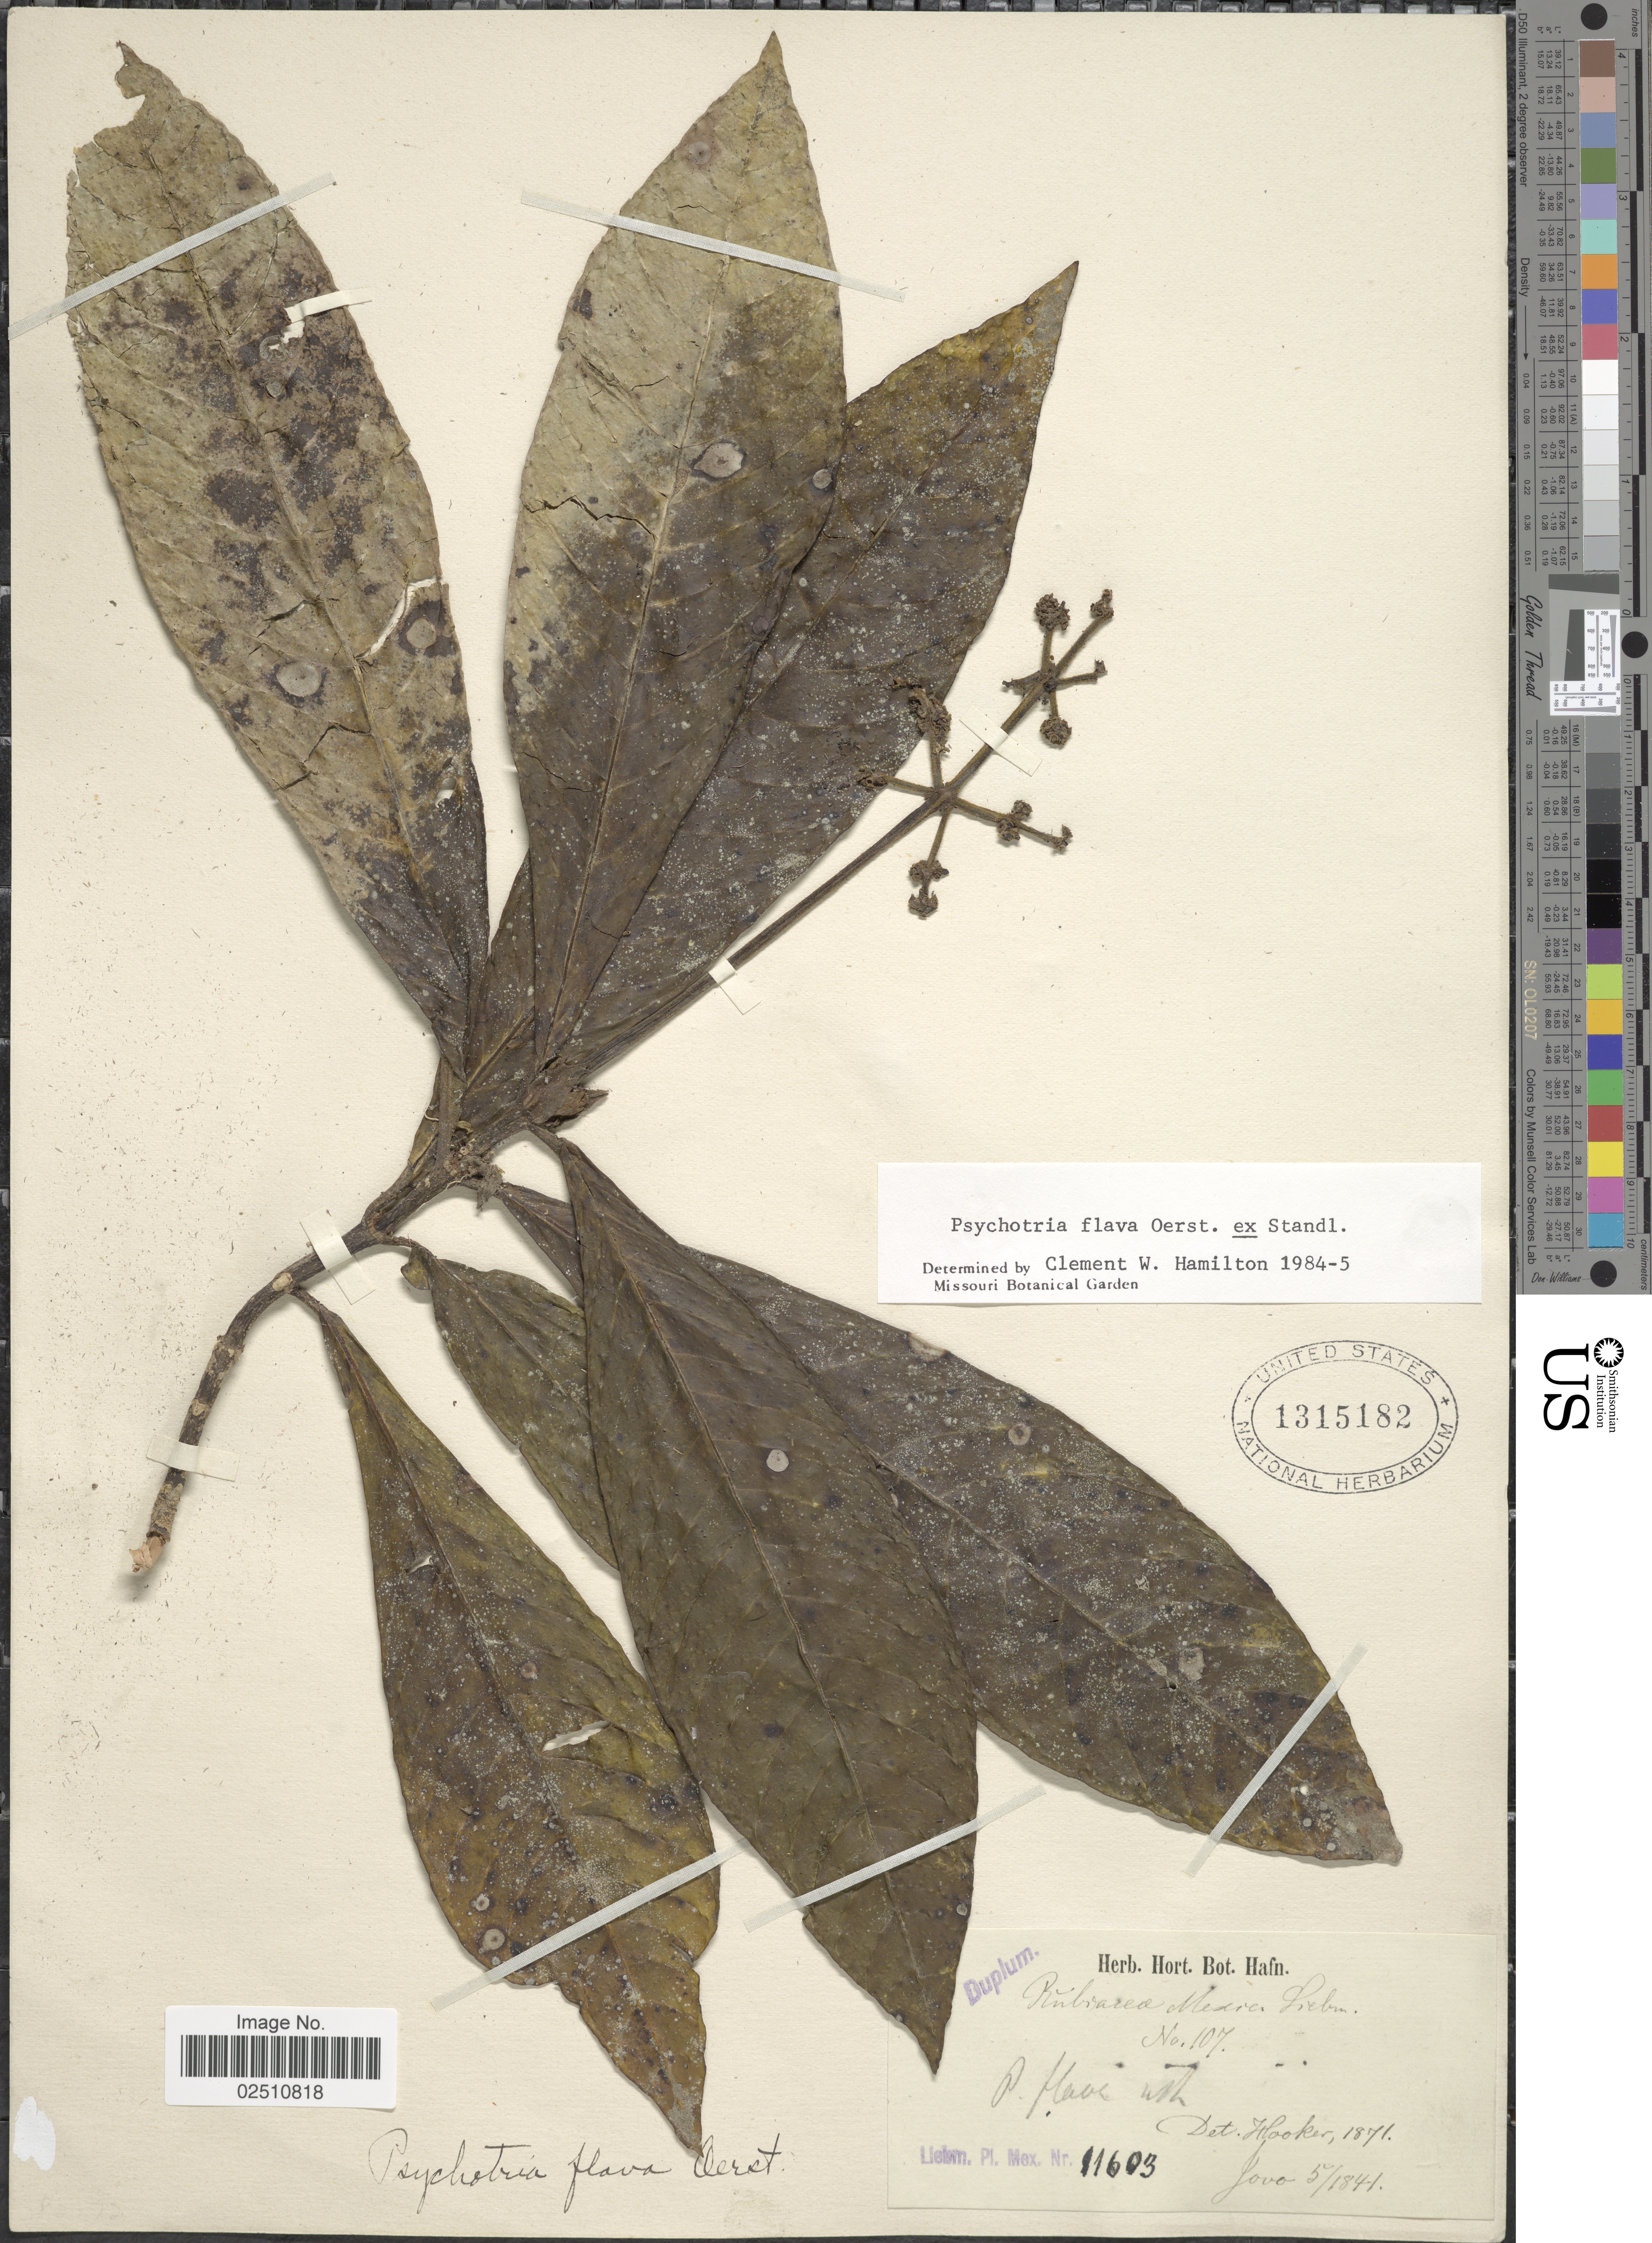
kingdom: Plantae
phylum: Tracheophyta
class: Magnoliopsida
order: Gentianales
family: Rubiaceae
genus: Psychotria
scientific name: Psychotria flava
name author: Oerst. ex Standl.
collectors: Liebmann, --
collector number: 11603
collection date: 1844-05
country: Mexico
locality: Jovo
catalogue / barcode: US 1315182